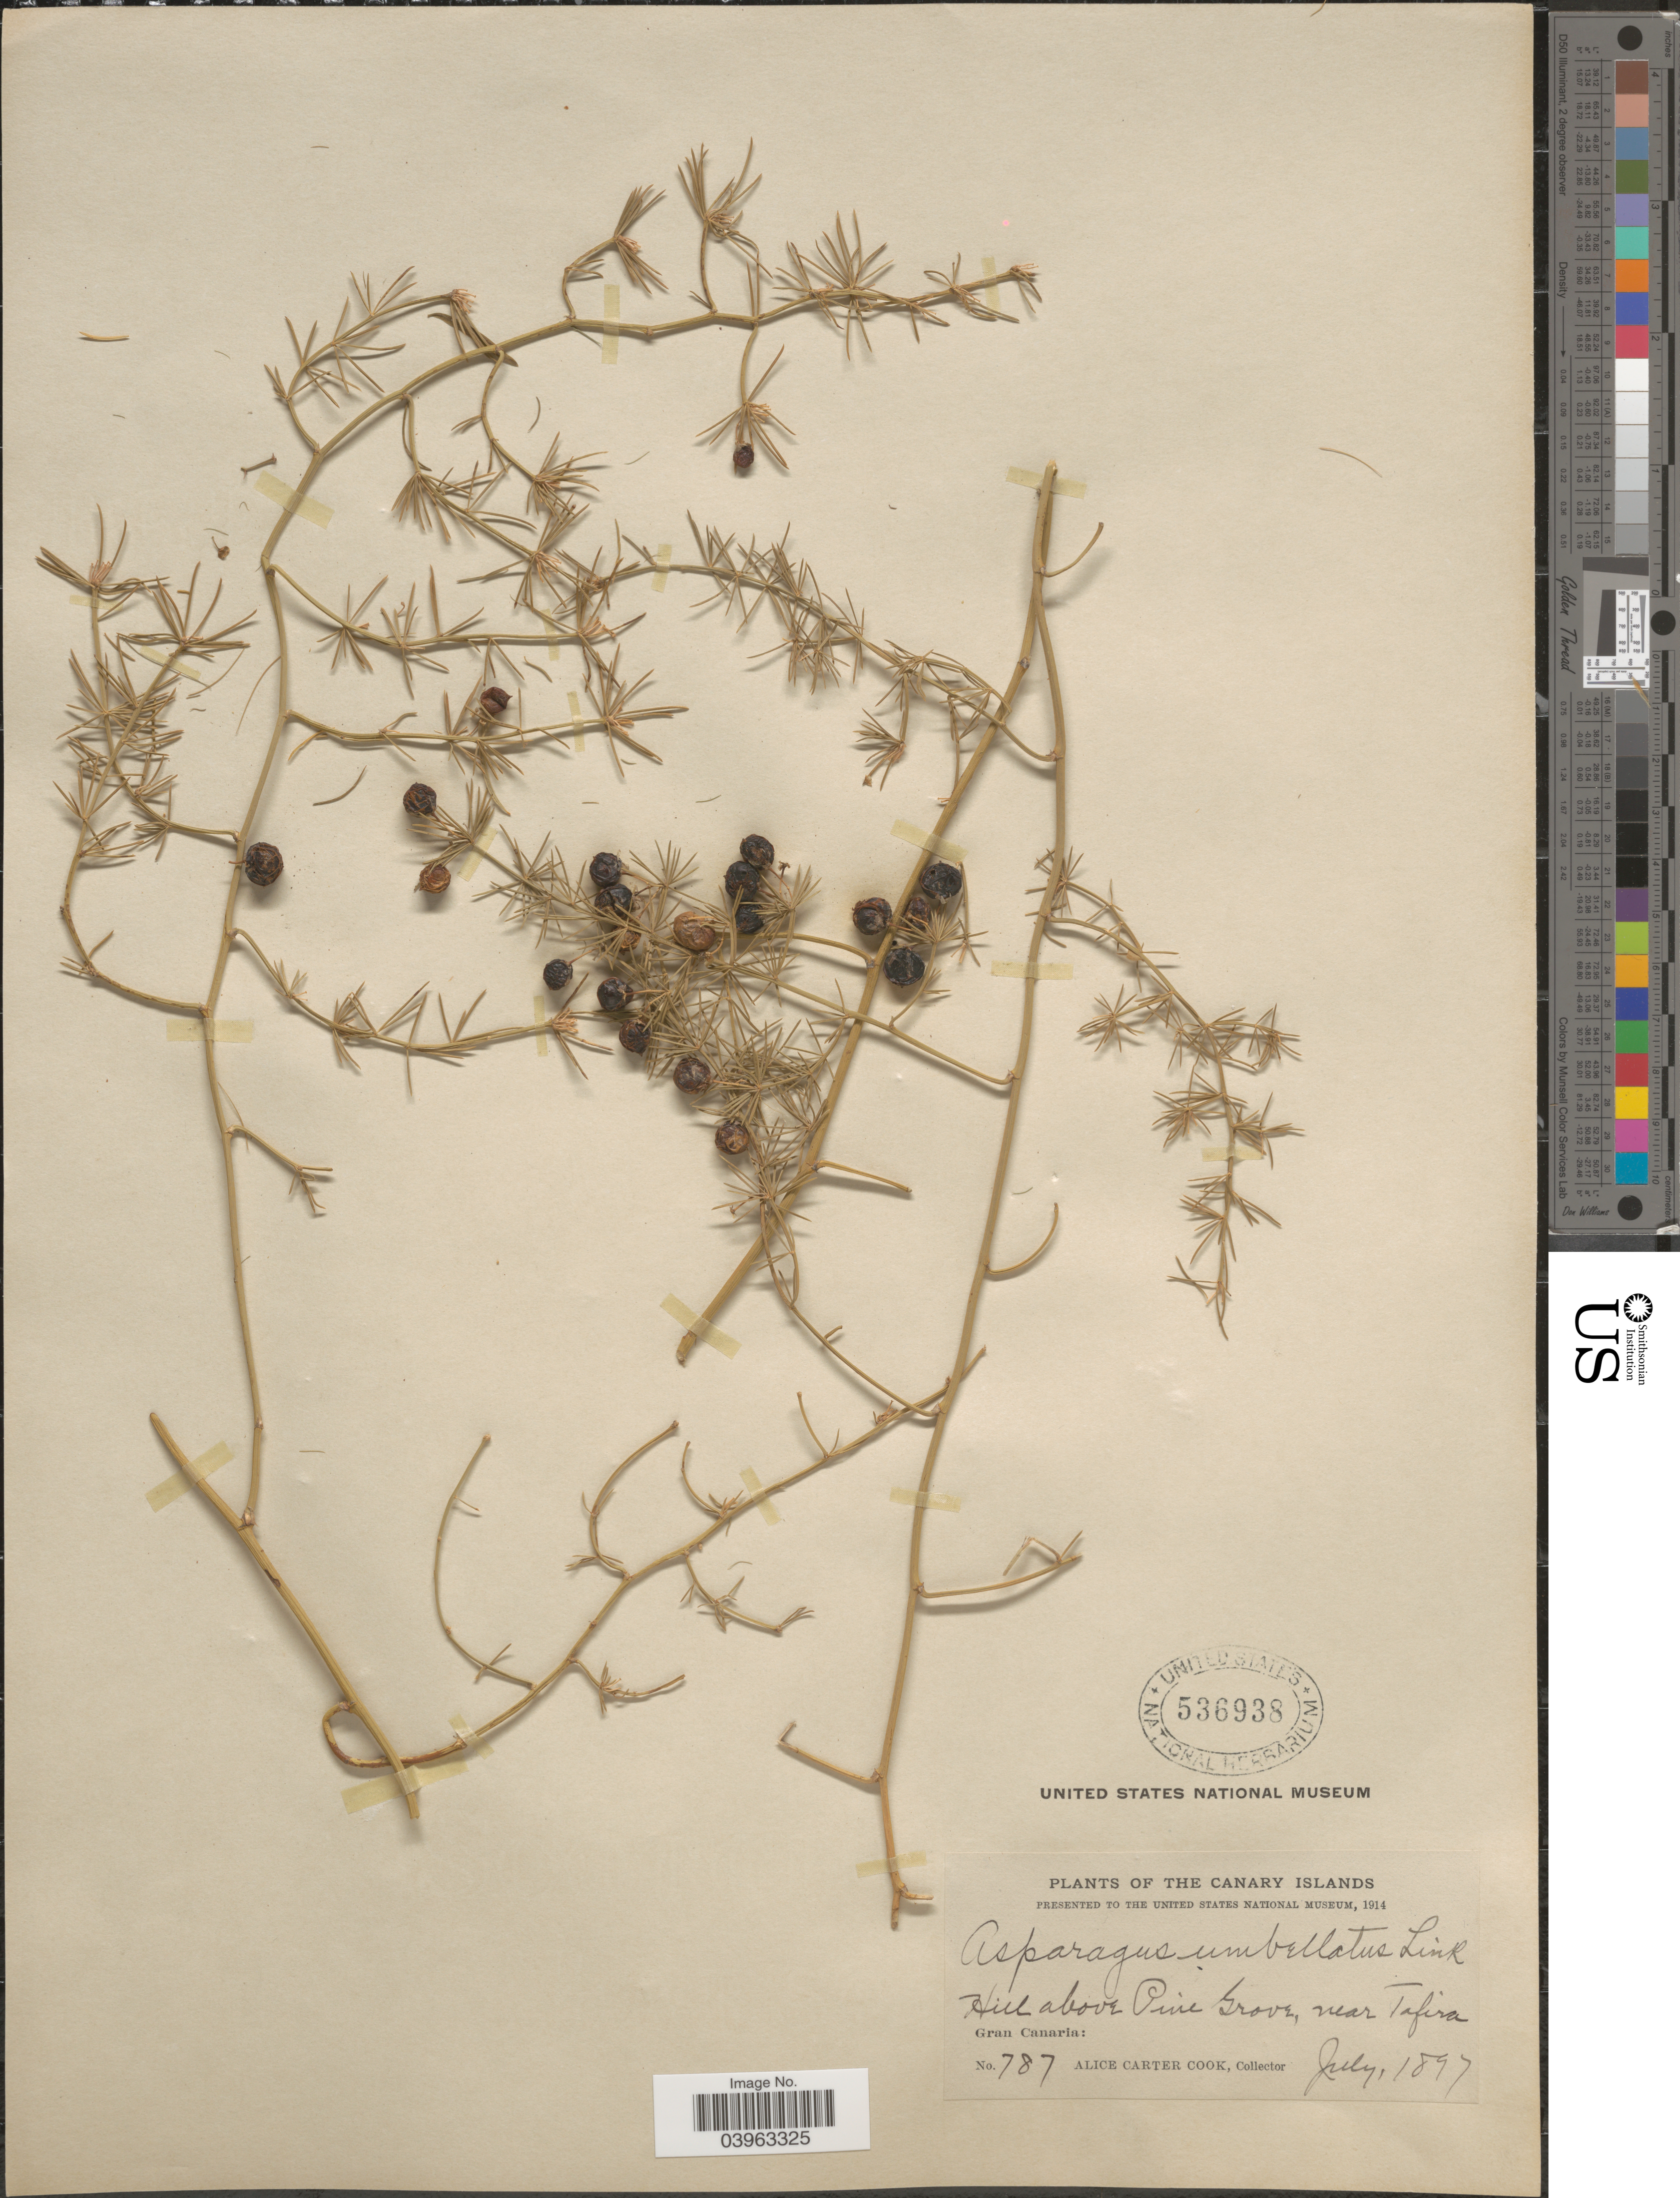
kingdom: Plantae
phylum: Tracheophyta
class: Liliopsida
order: Asparagales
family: Asparagaceae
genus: Asparagus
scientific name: Asparagus sp.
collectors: Alice C. Cook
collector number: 787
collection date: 1897-07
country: Spain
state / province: Canarias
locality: The Canary Islands. Hill above Pine Grove, near Tafira. Gran Canaria.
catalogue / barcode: US 536938